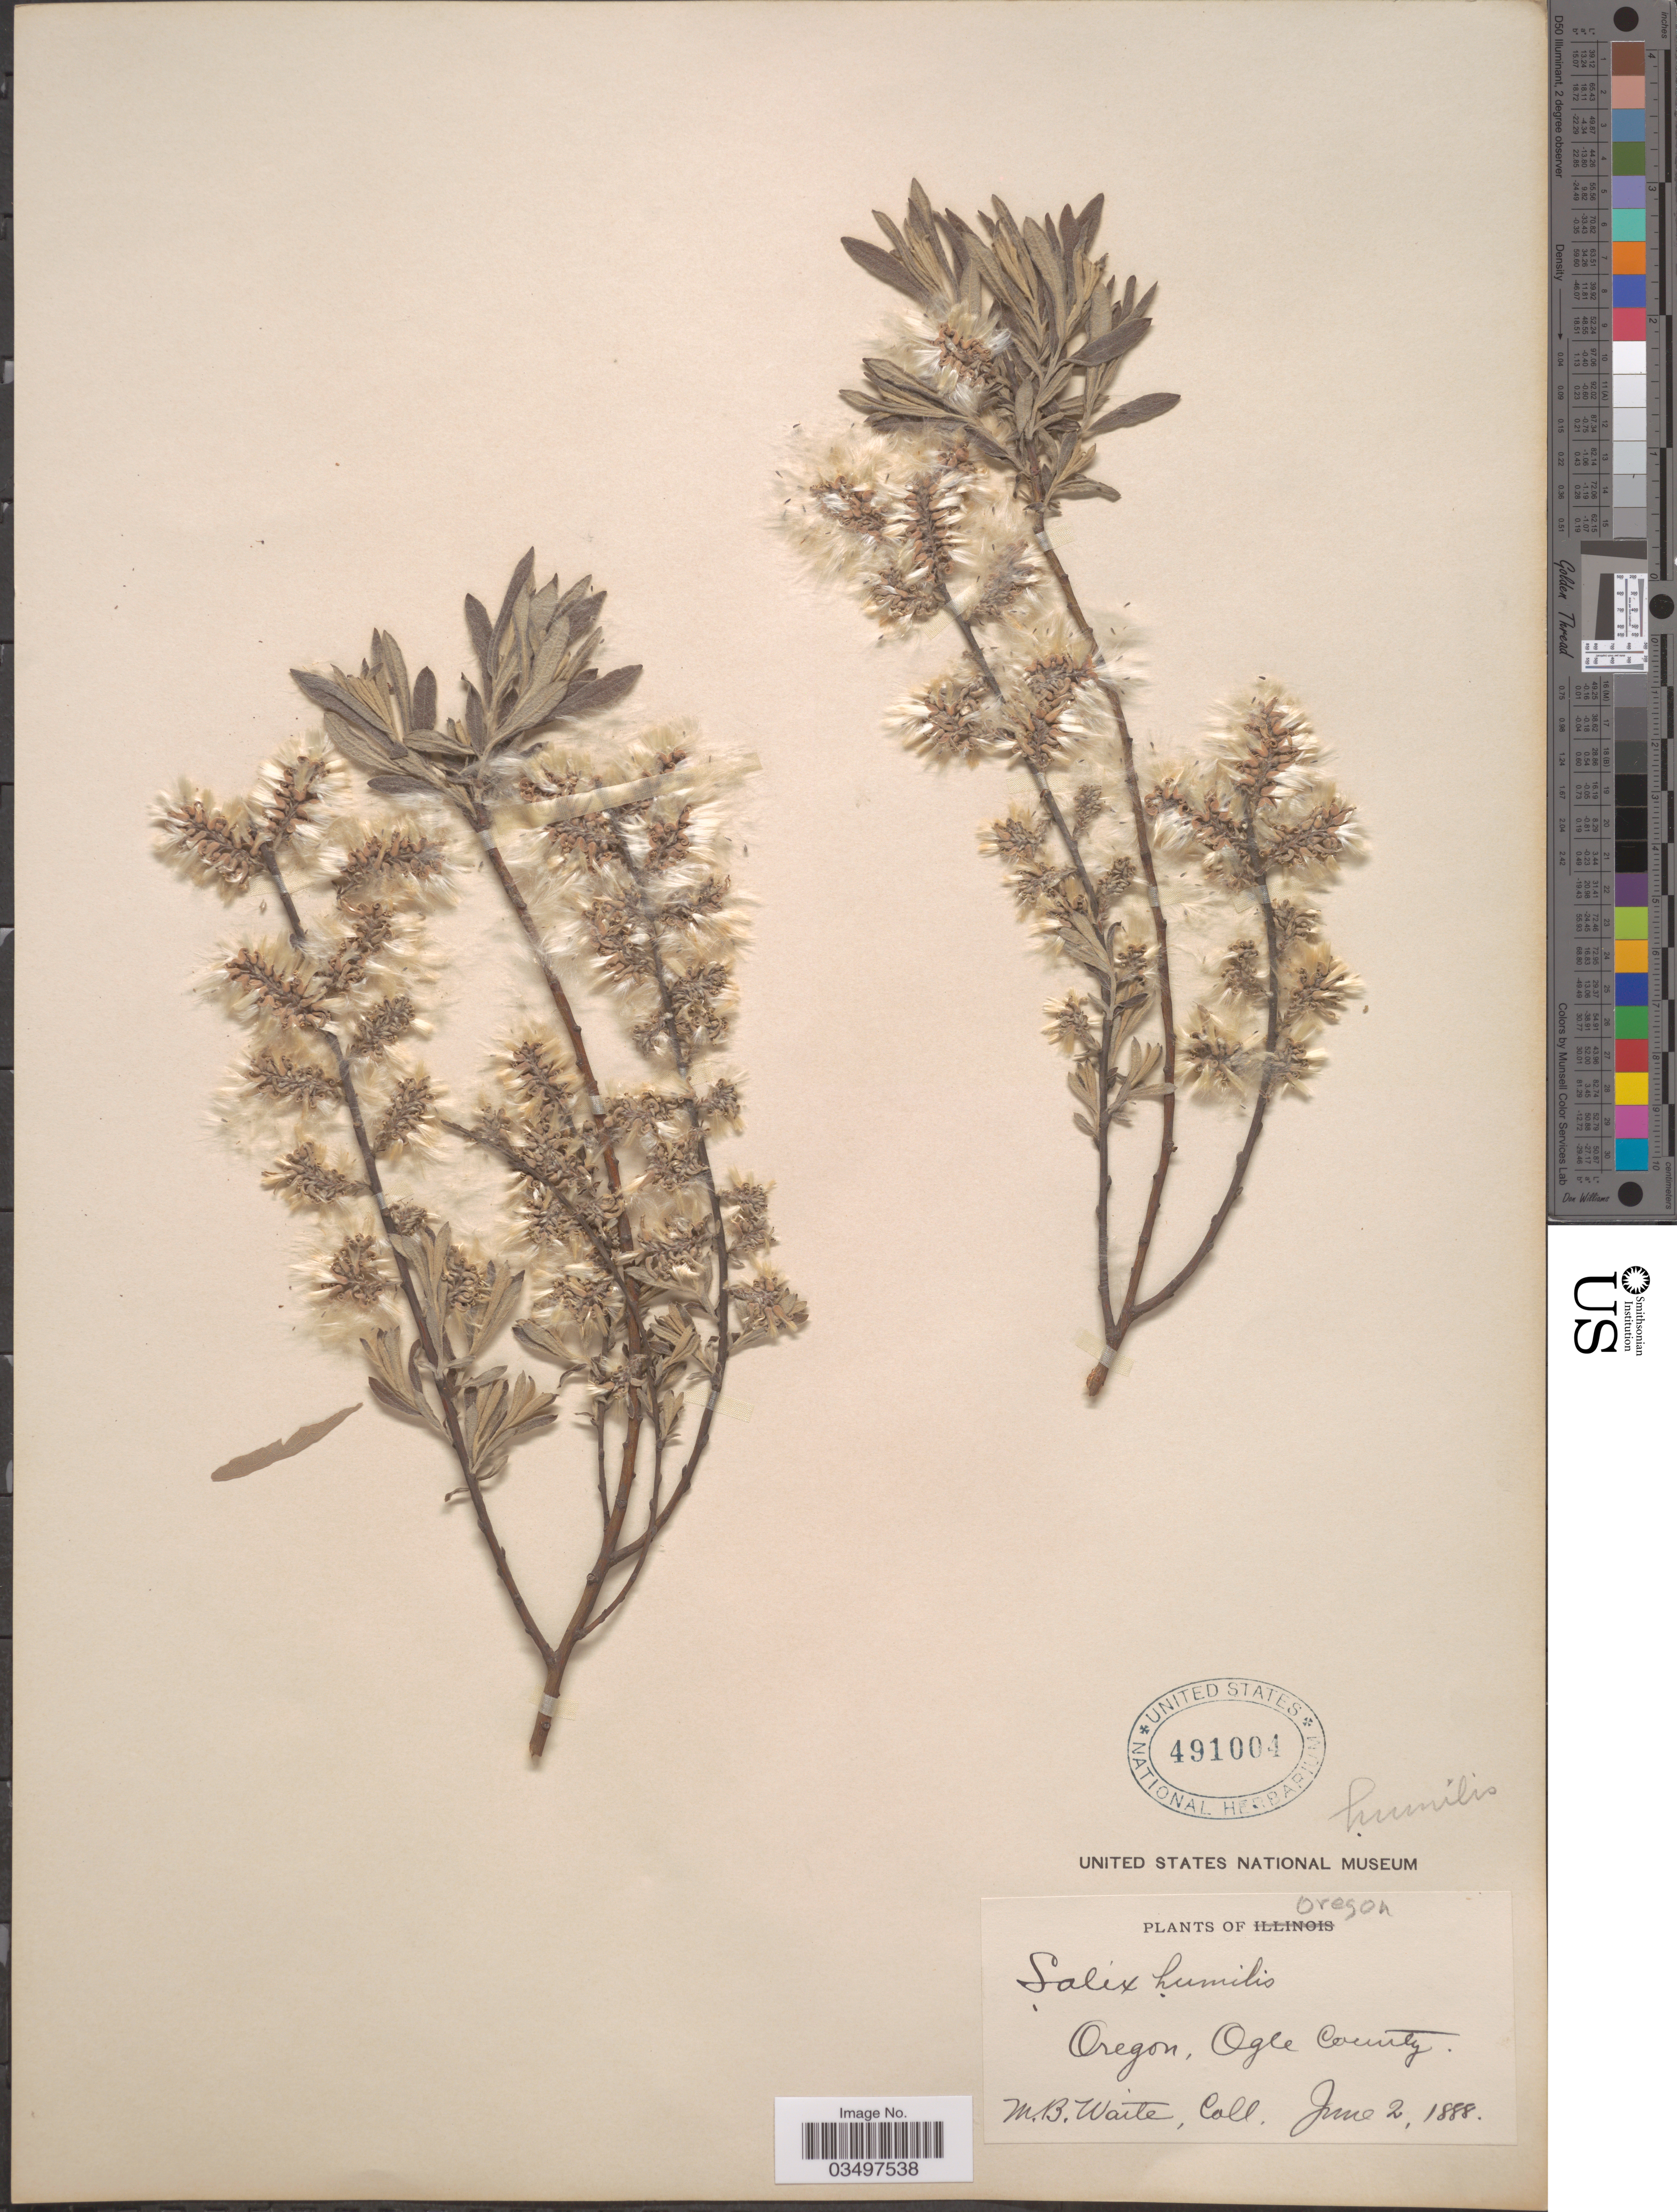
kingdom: Plantae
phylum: Tracheophyta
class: Magnoliopsida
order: Malpighiales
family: Salicaceae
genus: Salix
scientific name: Salix humilis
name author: Marshall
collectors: M. B. Waite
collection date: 1888-06-02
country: United States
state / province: Oregon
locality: Ogle County.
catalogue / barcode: US 491004